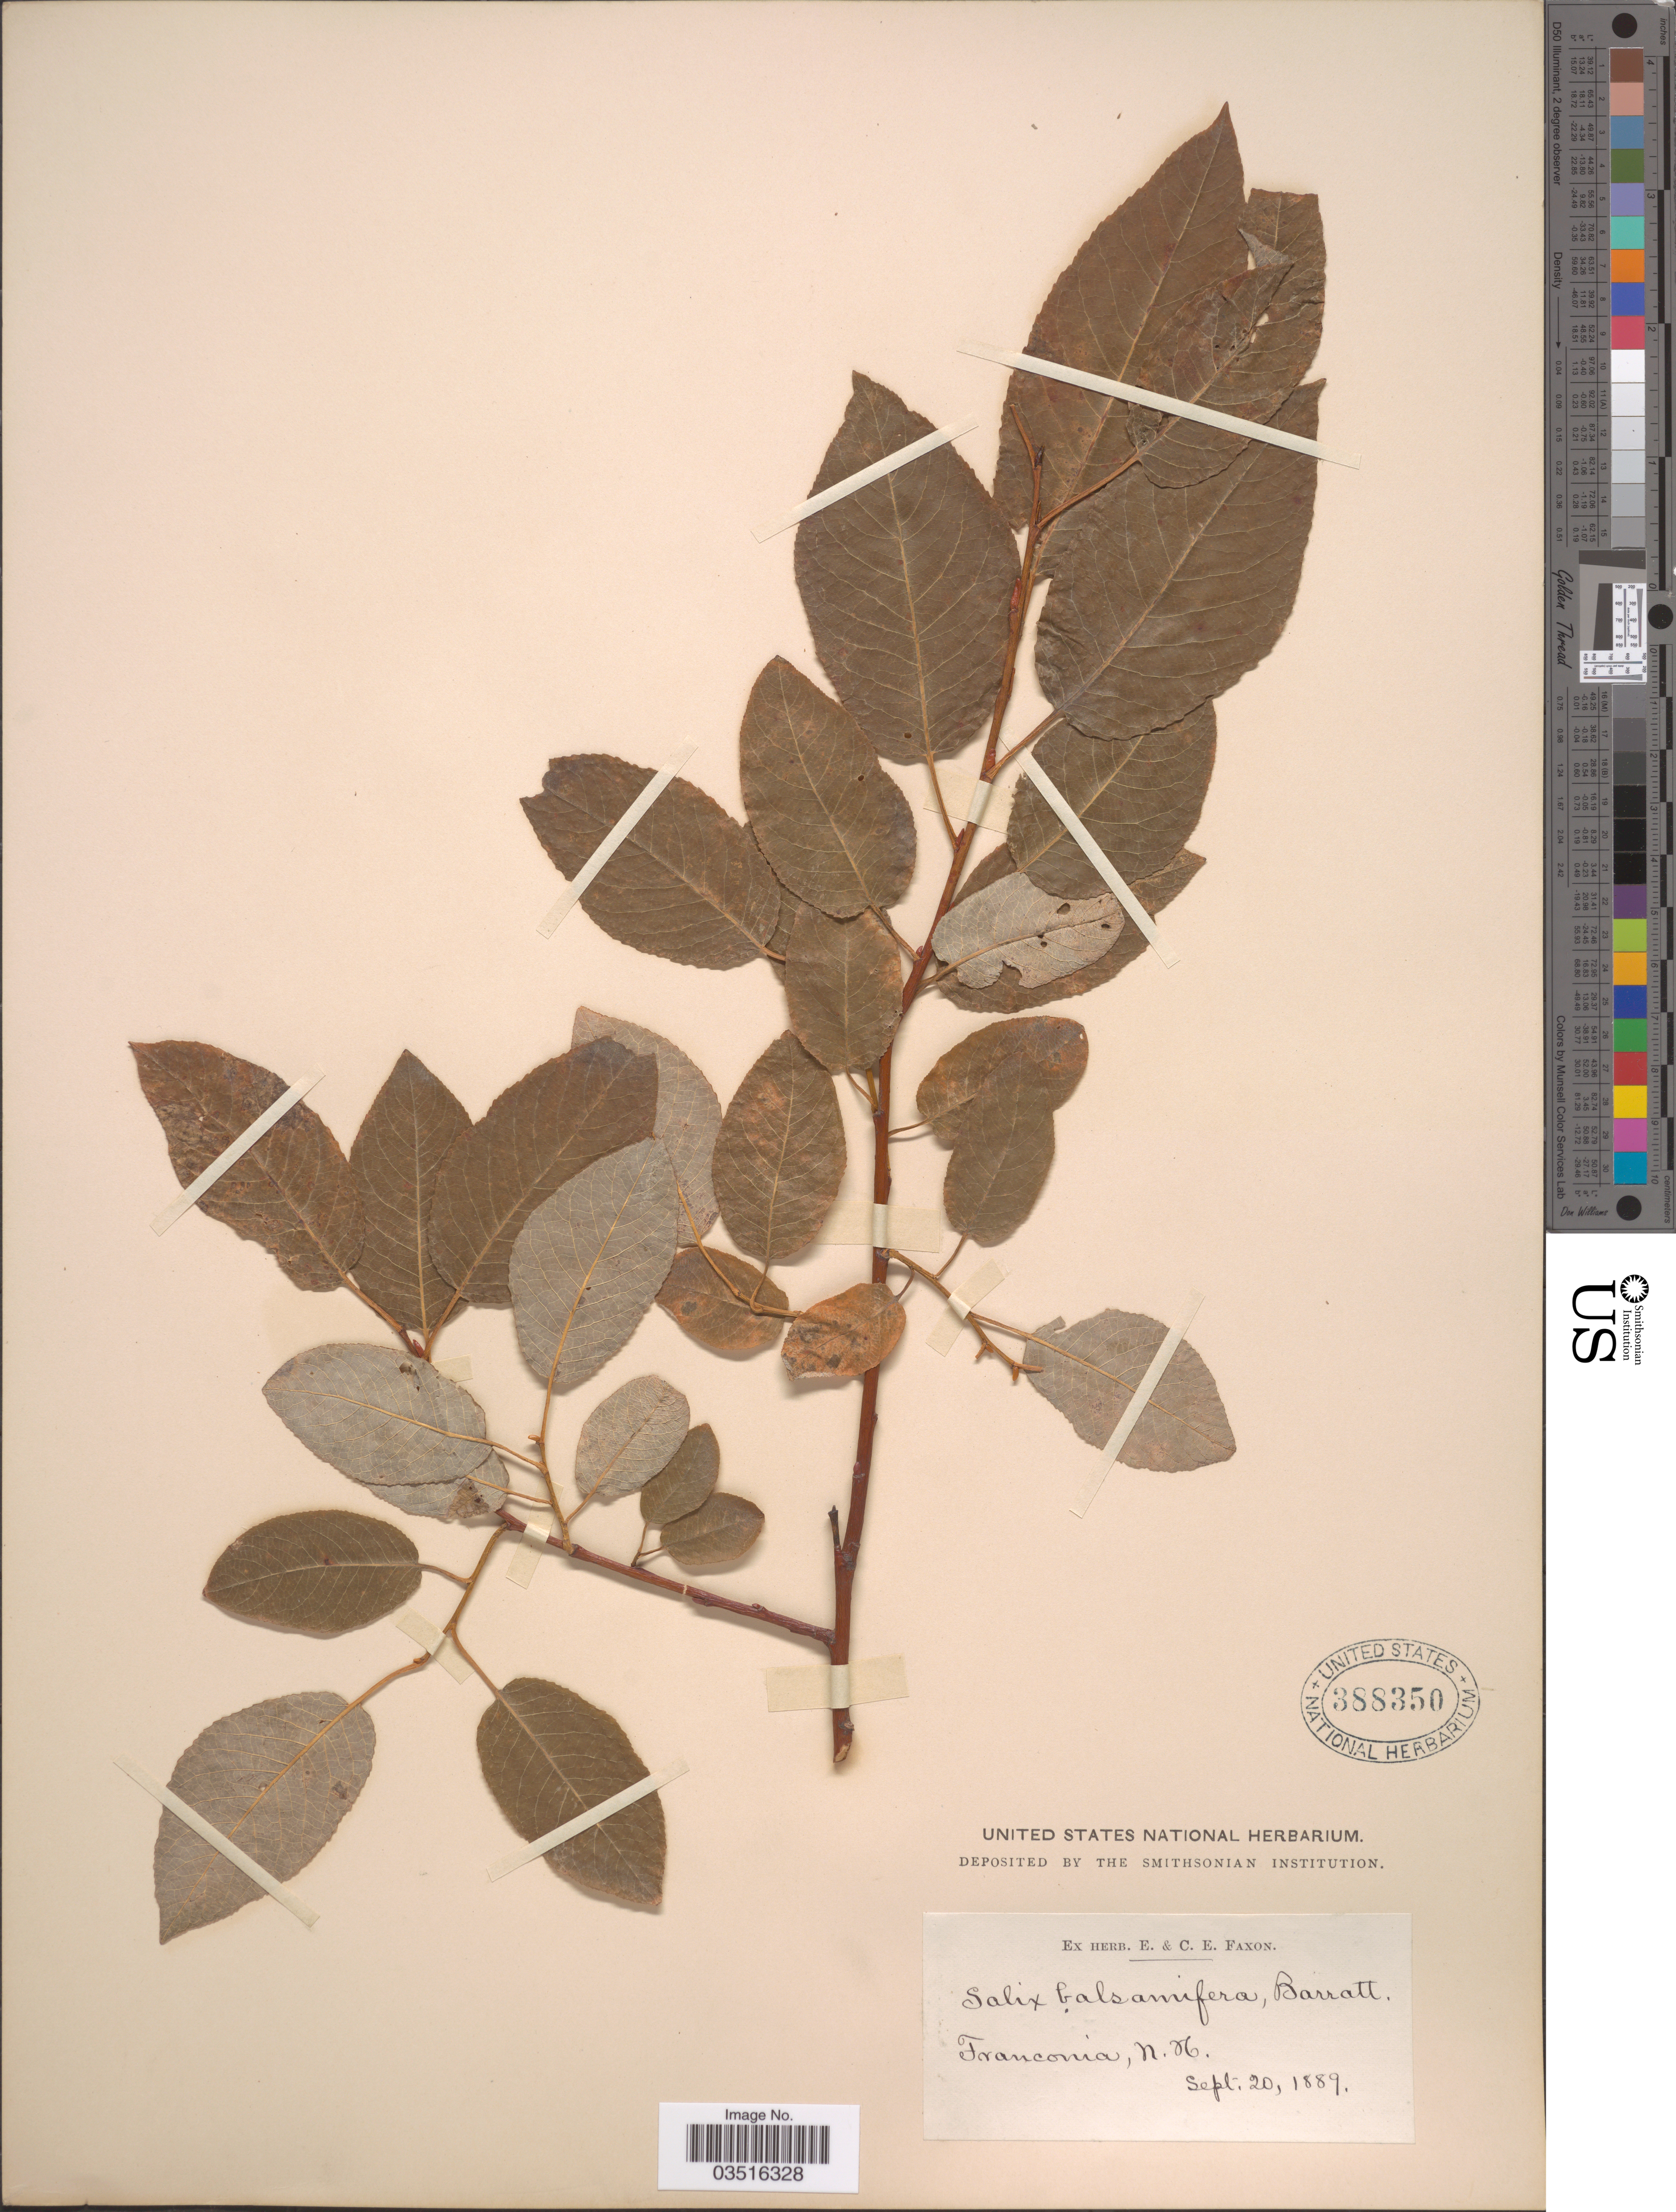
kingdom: Plantae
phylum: Tracheophyta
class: Magnoliopsida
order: Malpighiales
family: Salicaceae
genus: Salix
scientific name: Salix pyrifolia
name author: Ledeb.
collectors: ex herb. E. & C.E. Faxon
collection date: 1889-09-20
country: United States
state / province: New Hampshire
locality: Franconia.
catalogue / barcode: US 388350